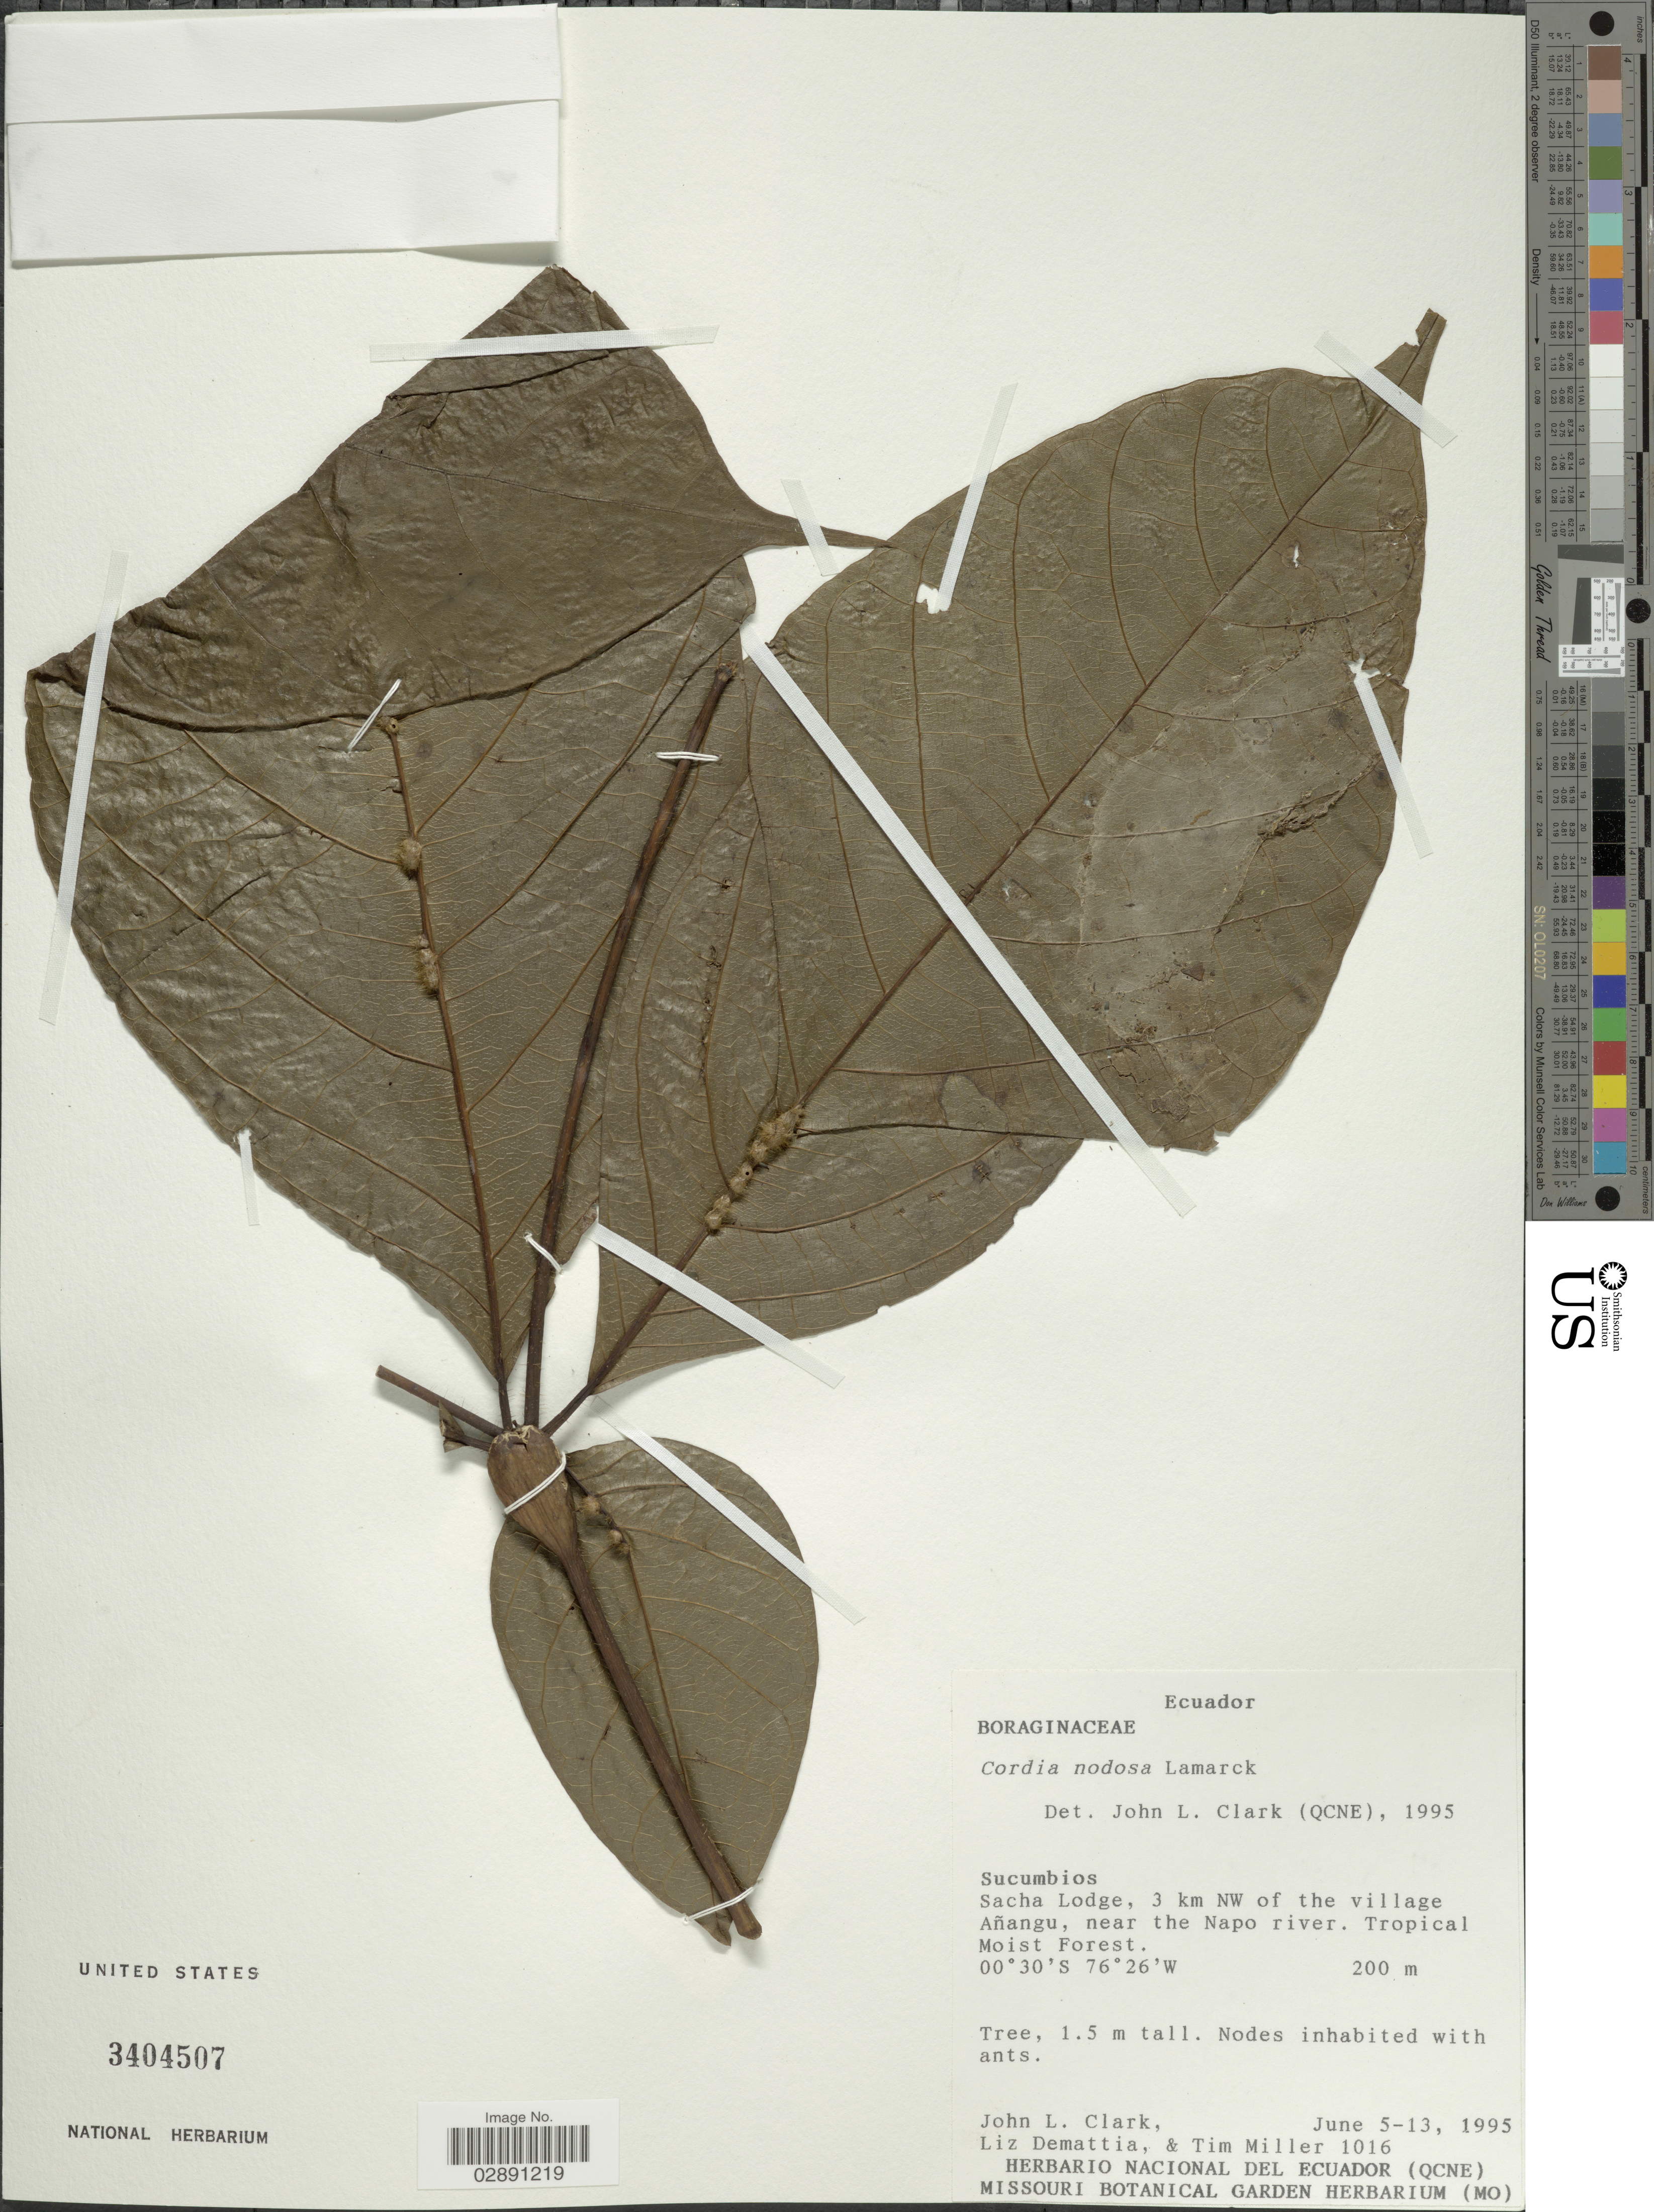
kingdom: Plantae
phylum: Tracheophyta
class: Magnoliopsida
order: Boraginales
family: Cordiaceae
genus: Cordia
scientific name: Cordia nodosa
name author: Lam.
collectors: J. L. Clark, L. Demattia & T. Miller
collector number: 1016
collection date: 1995-06-05/1995-06-13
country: Ecuador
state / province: Sucumbíos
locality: Sacha Lodge, 3 km NW of the village Añangu, near the Napo river.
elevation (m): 200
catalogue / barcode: US 3404507